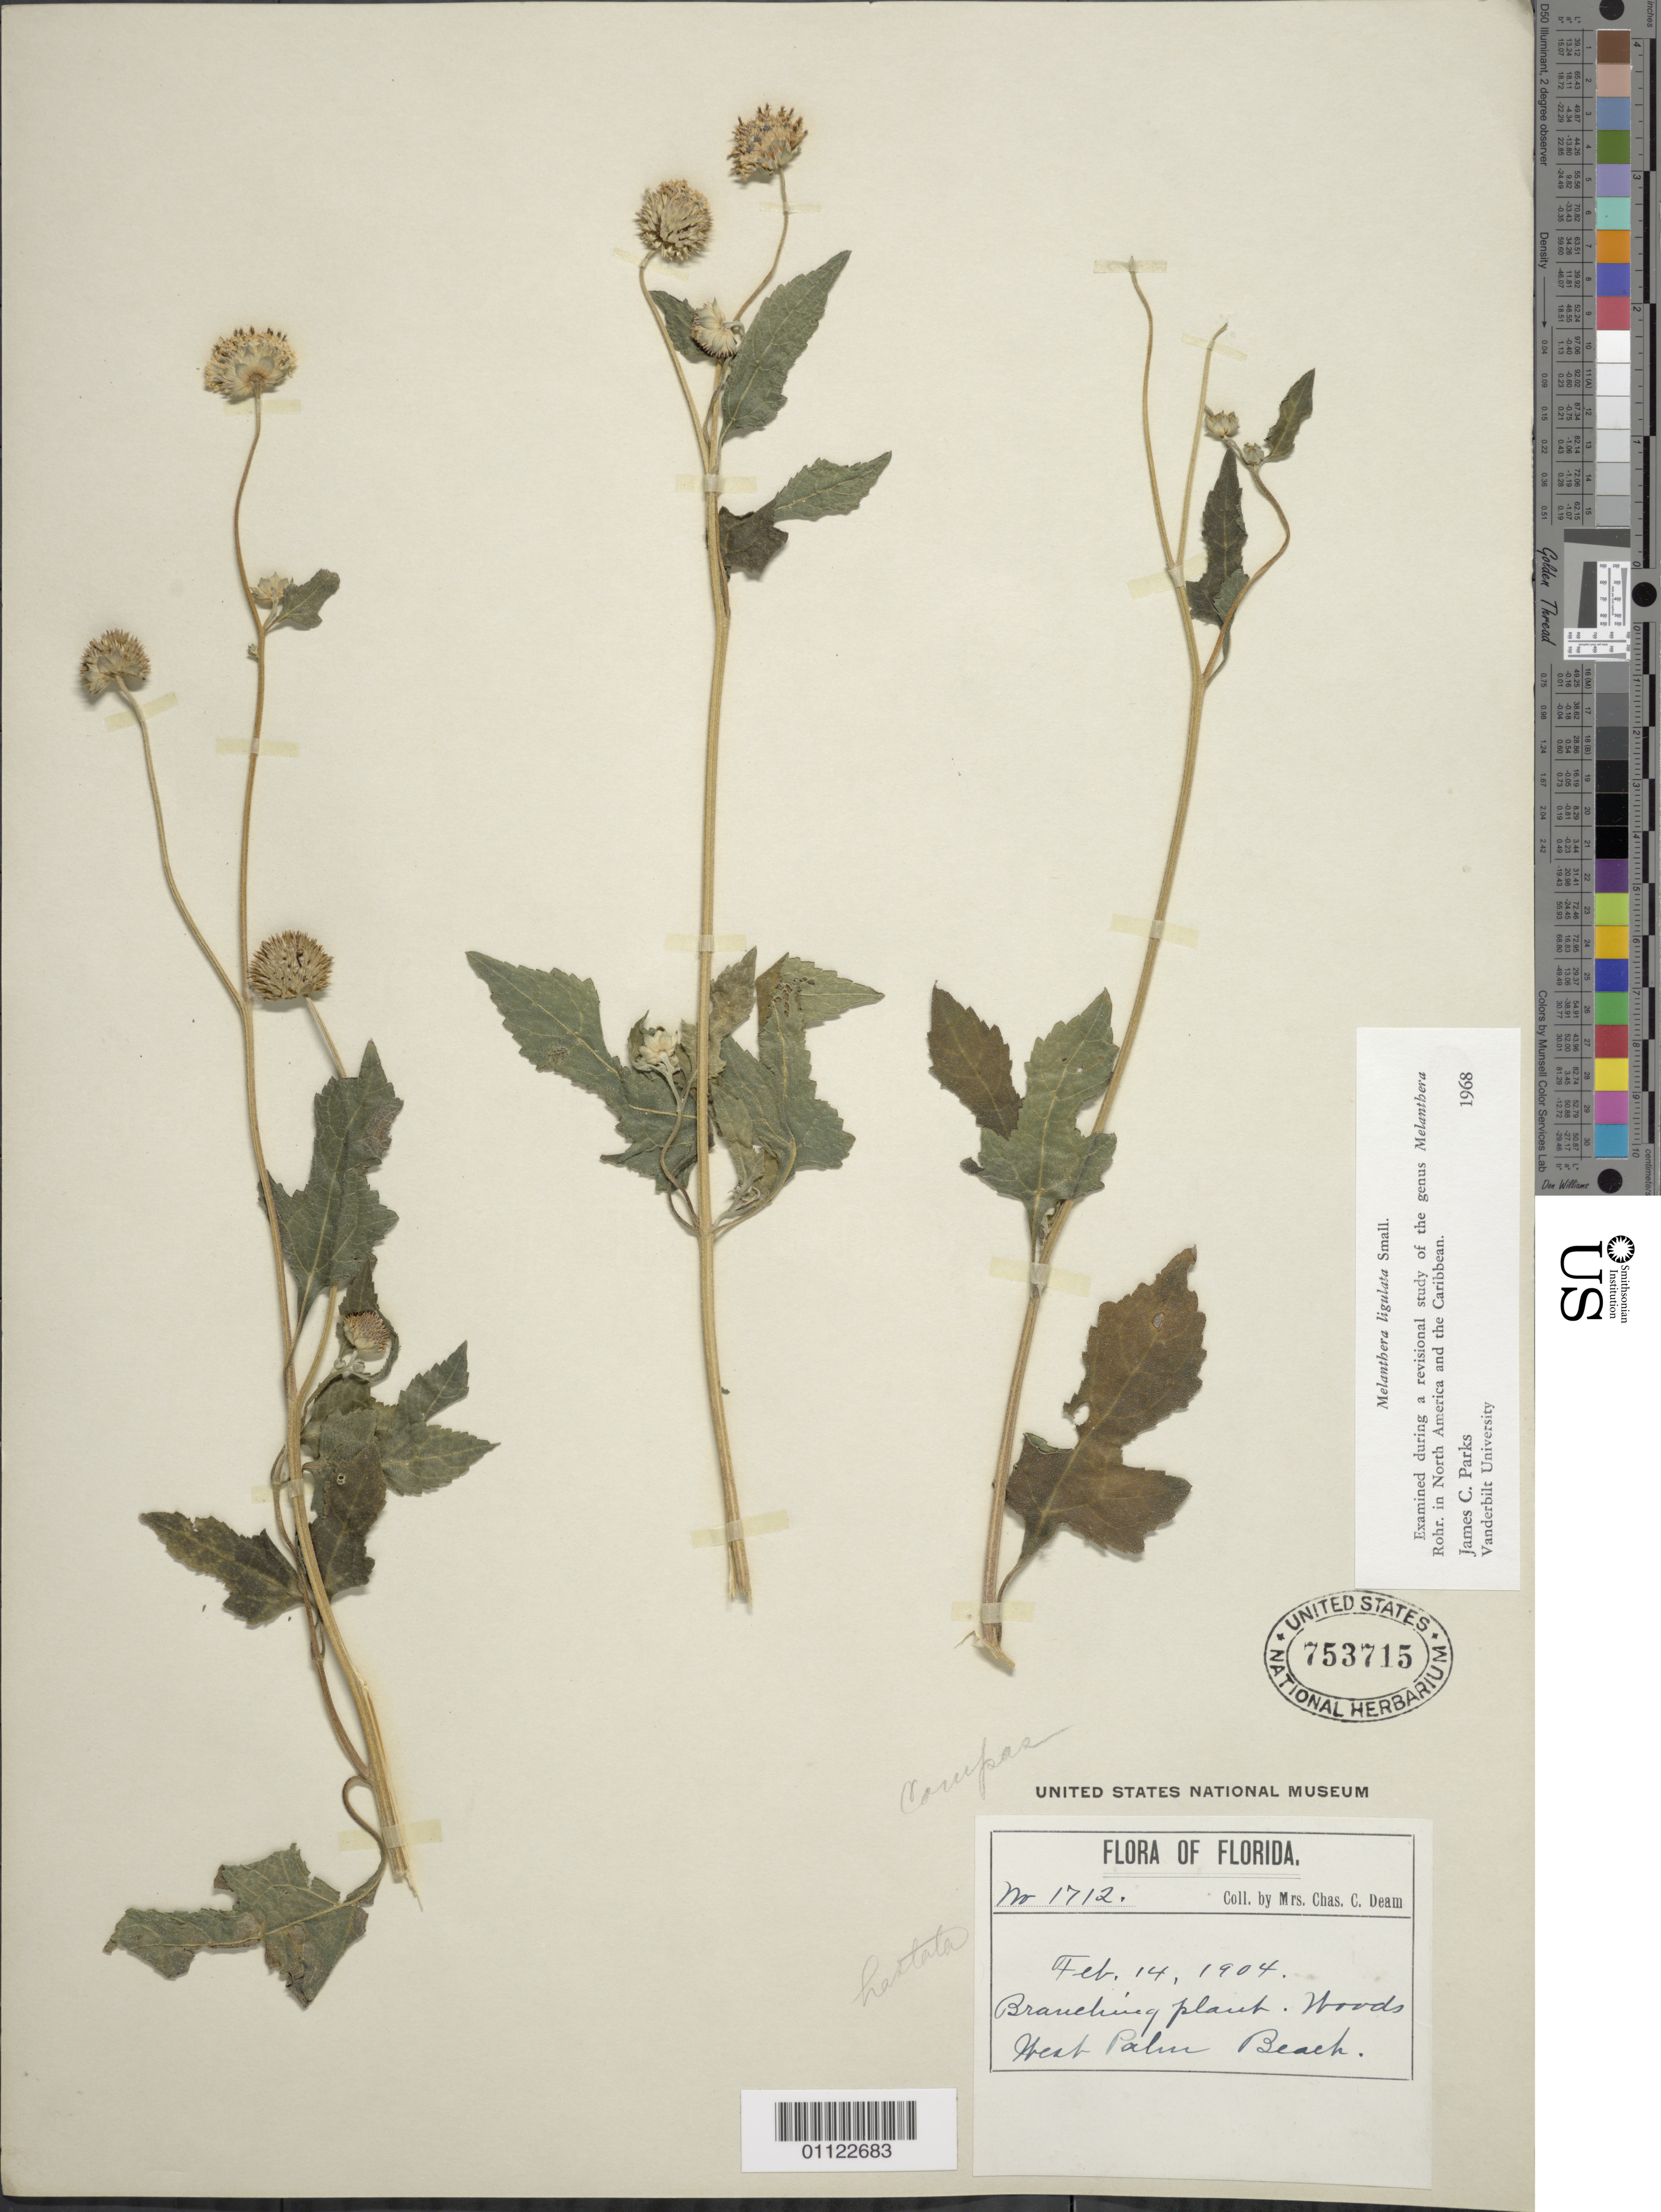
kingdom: Plantae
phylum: Tracheophyta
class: Magnoliopsida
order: Asterales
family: Asteraceae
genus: Melanthera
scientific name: Melanthera ligulata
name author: Small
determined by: Parks, J. C.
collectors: C. C. Deam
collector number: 1712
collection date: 1904-02-14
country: United States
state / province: Florida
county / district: Palm Beach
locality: Woods near Palm Beach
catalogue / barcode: US 753715